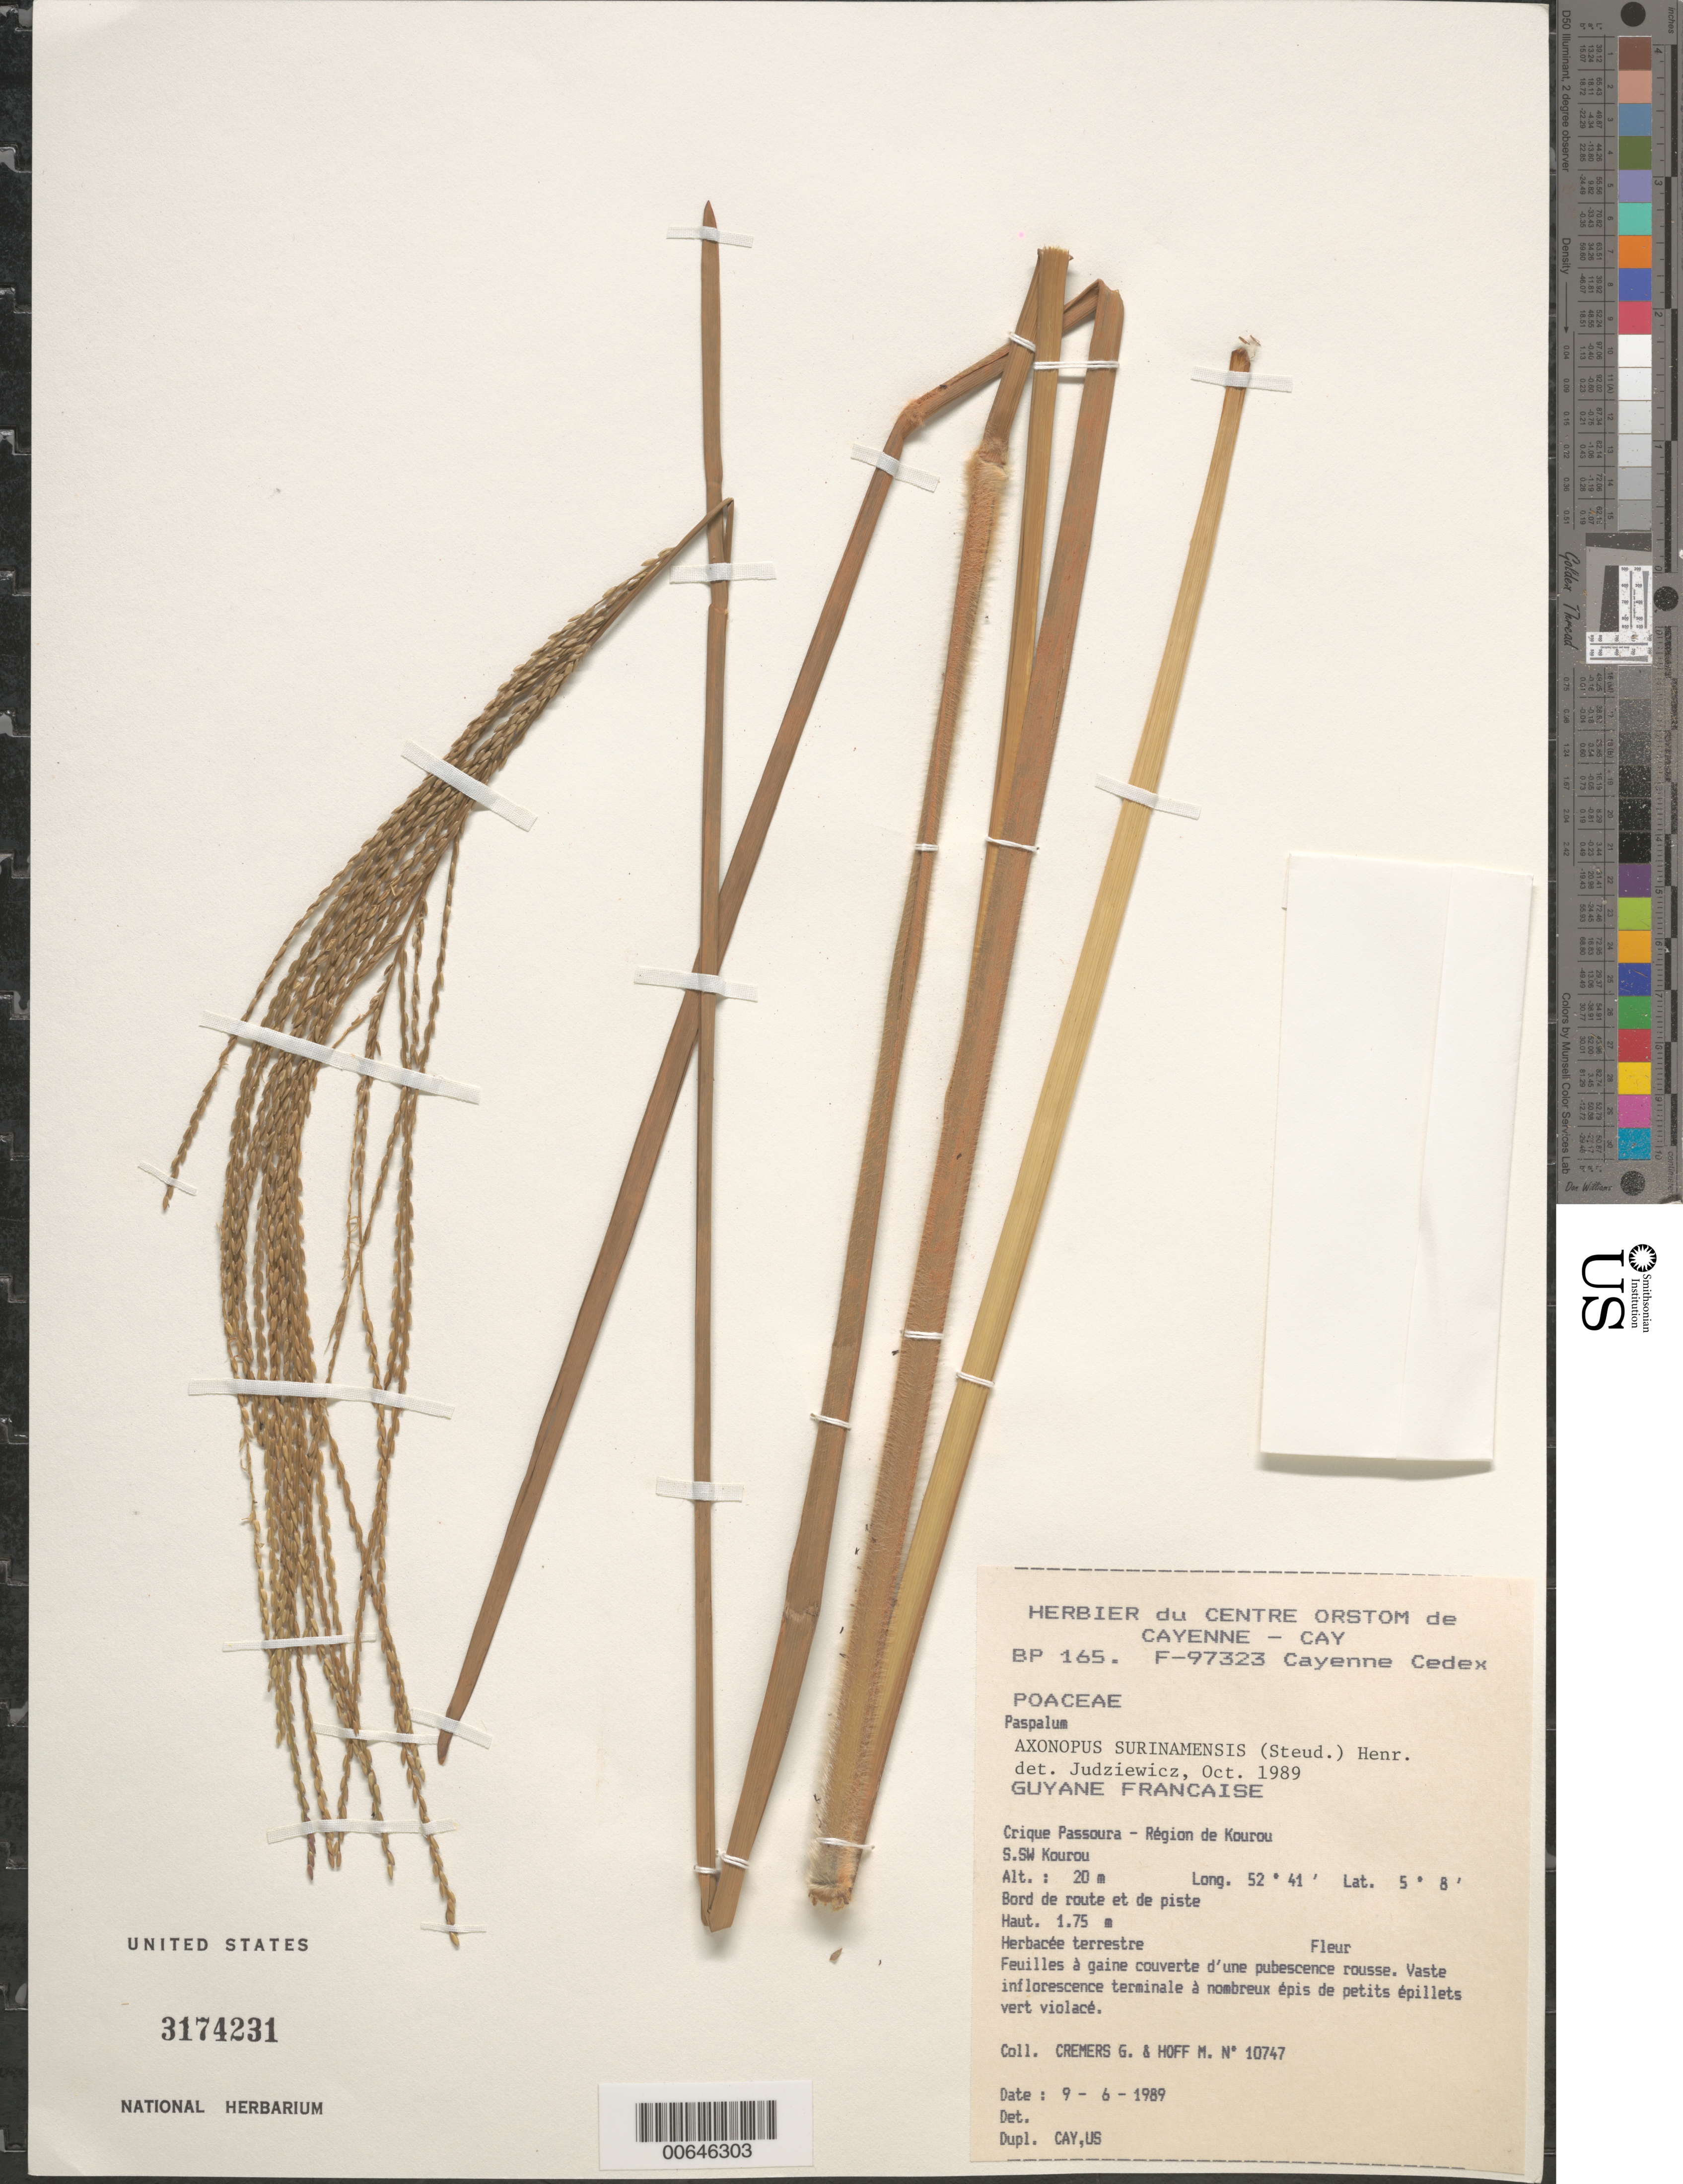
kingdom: Plantae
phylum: Tracheophyta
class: Liliopsida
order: Poales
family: Poaceae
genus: Axonopus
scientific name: Axonopus surinamensis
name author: (Hochst. ex Steud.) Henr.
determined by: Judziewicz, E. J.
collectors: G. Cremers & M. Hoff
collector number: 10747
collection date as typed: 9-Jun-89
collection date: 1989-06-09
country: French Guiana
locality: Crique Passoura, région de Kourou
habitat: Along road and trail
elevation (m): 20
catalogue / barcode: US 3174231